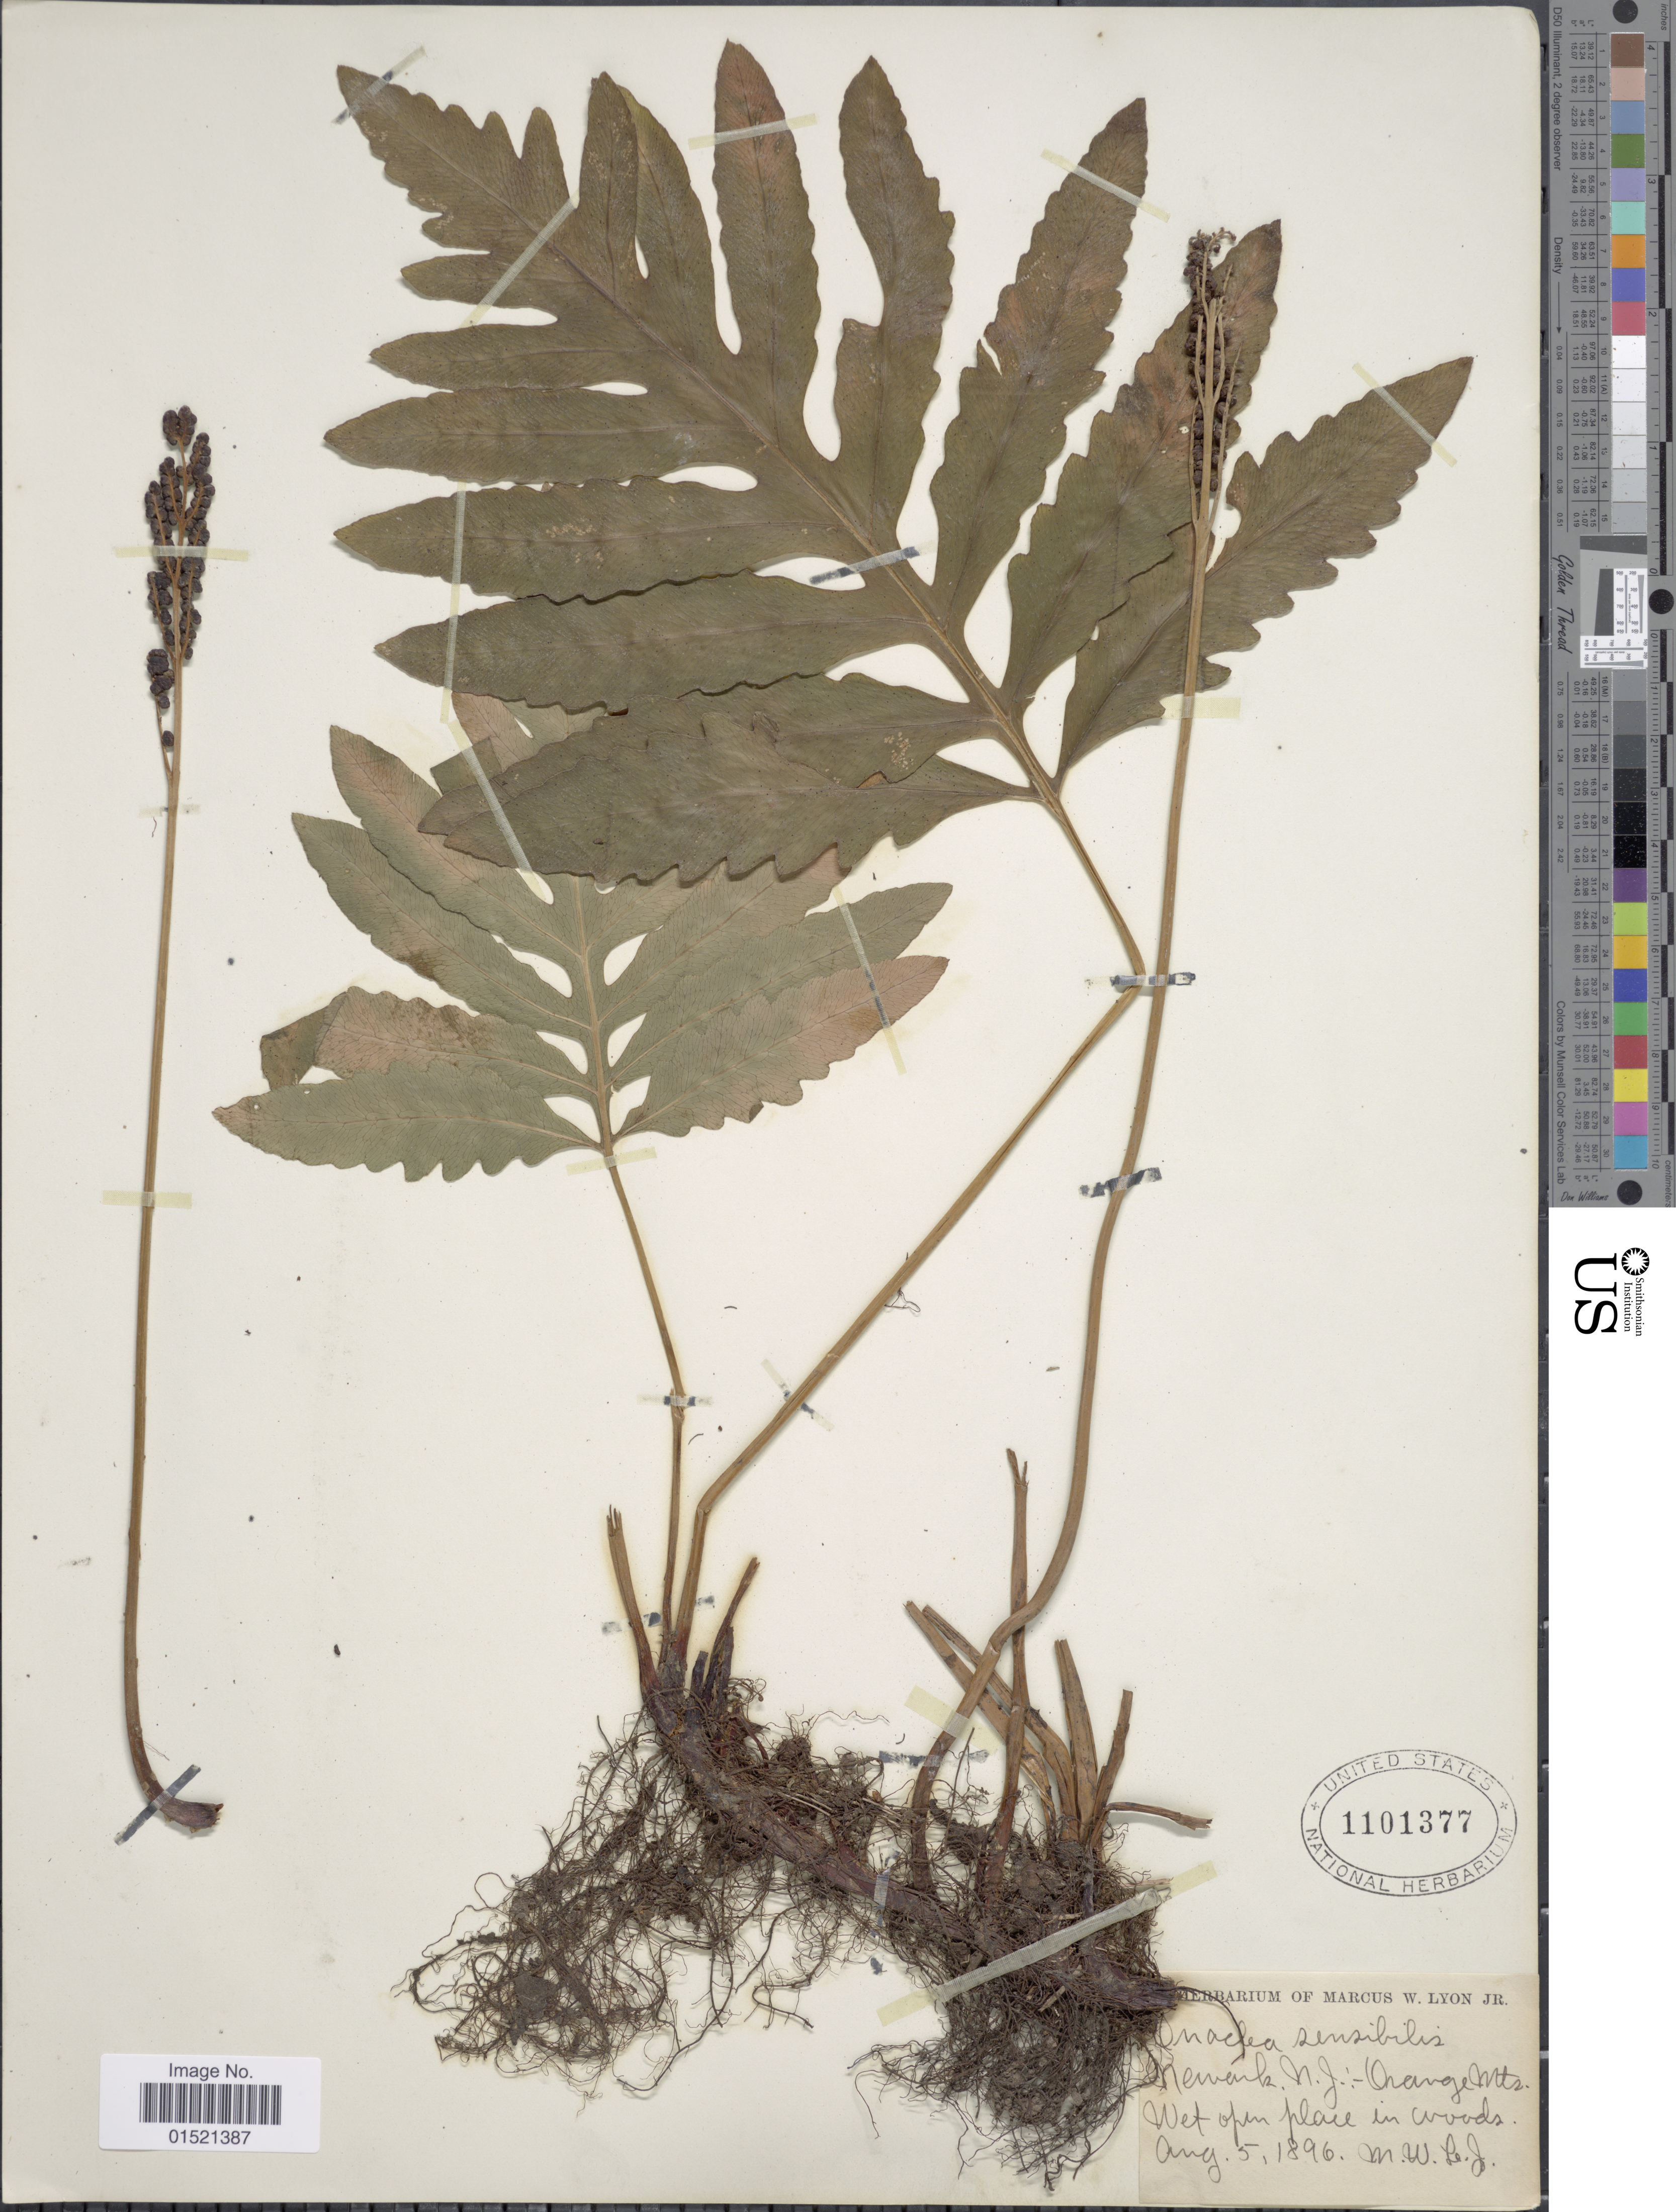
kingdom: Plantae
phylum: Tracheophyta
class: Polypodiopsida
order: Polypodiales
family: Onocleaceae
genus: Onoclea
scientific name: Onoclea sensibilis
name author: L.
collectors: M. W. Lyon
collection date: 1896-08-05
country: United States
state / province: New Jersey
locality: Newark, N. J. - Orange Mts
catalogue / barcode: US 1101377